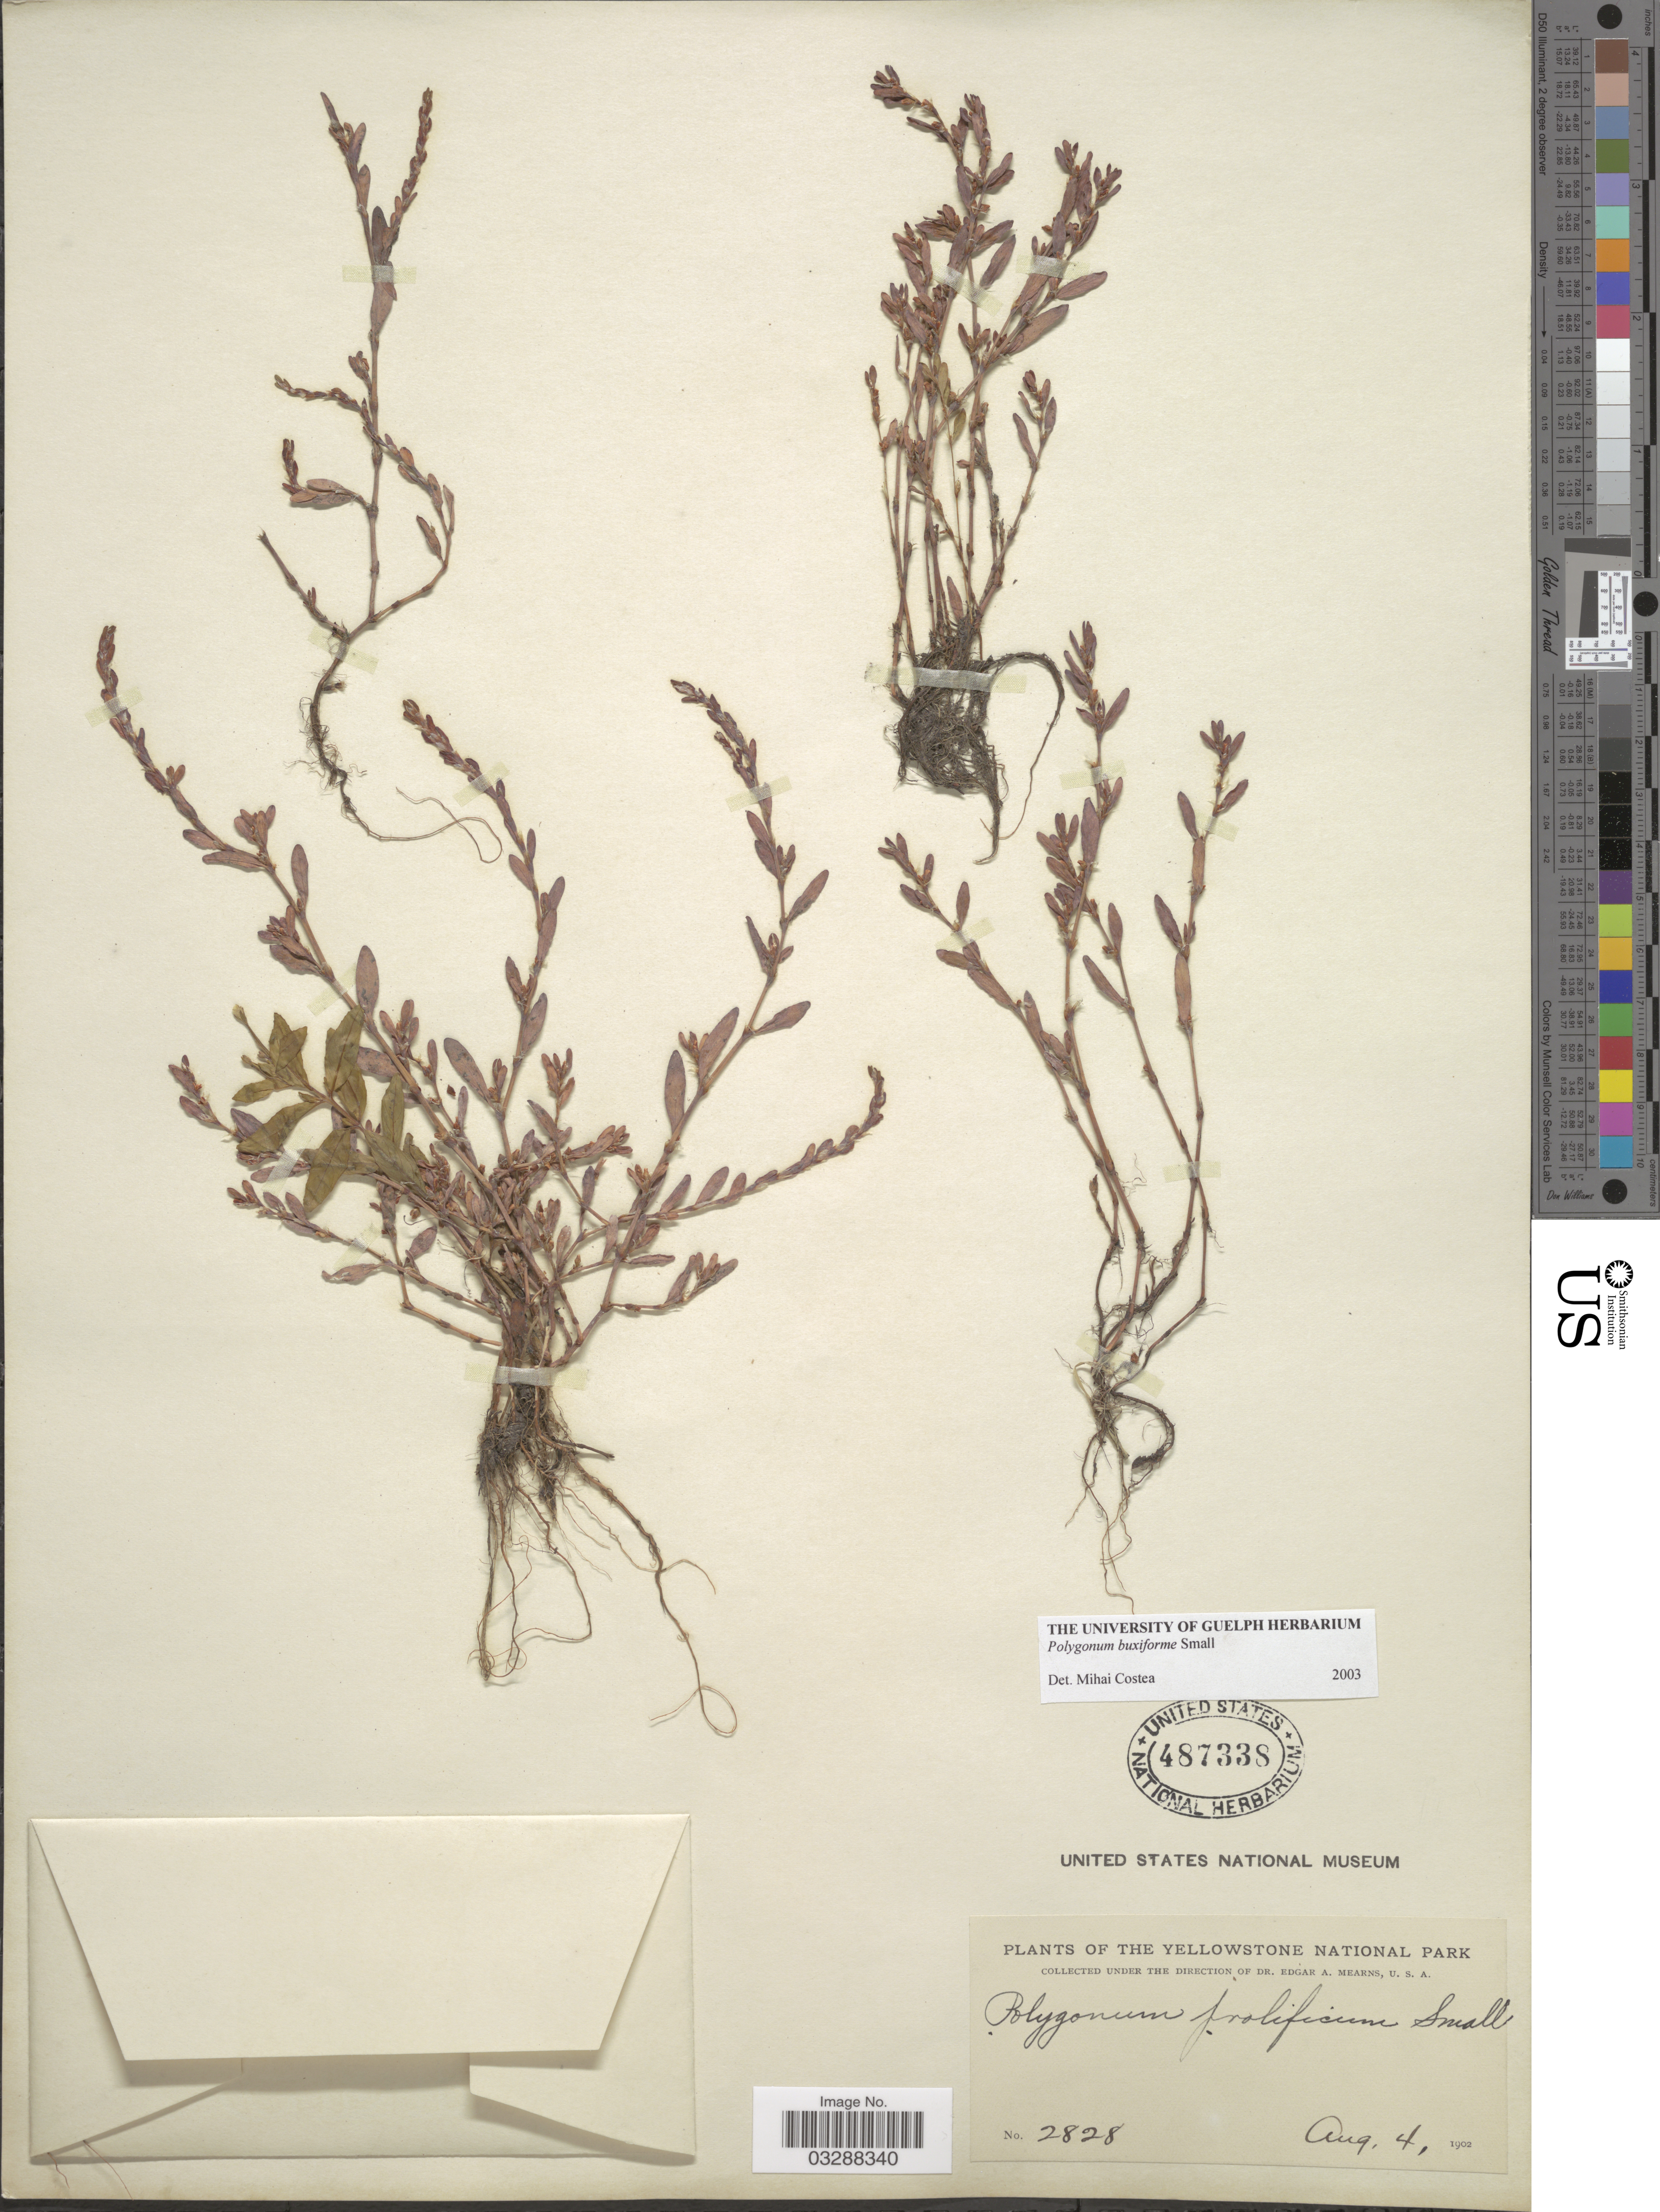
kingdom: Plantae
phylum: Tracheophyta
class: Magnoliopsida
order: Caryophyllales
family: Polygonaceae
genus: Polygonum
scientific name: Polygonum buxiforme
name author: Small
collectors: E. A. Mearns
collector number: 2828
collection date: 1902-08-04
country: United States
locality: Yellowstone National Park.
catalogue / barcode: US 487338